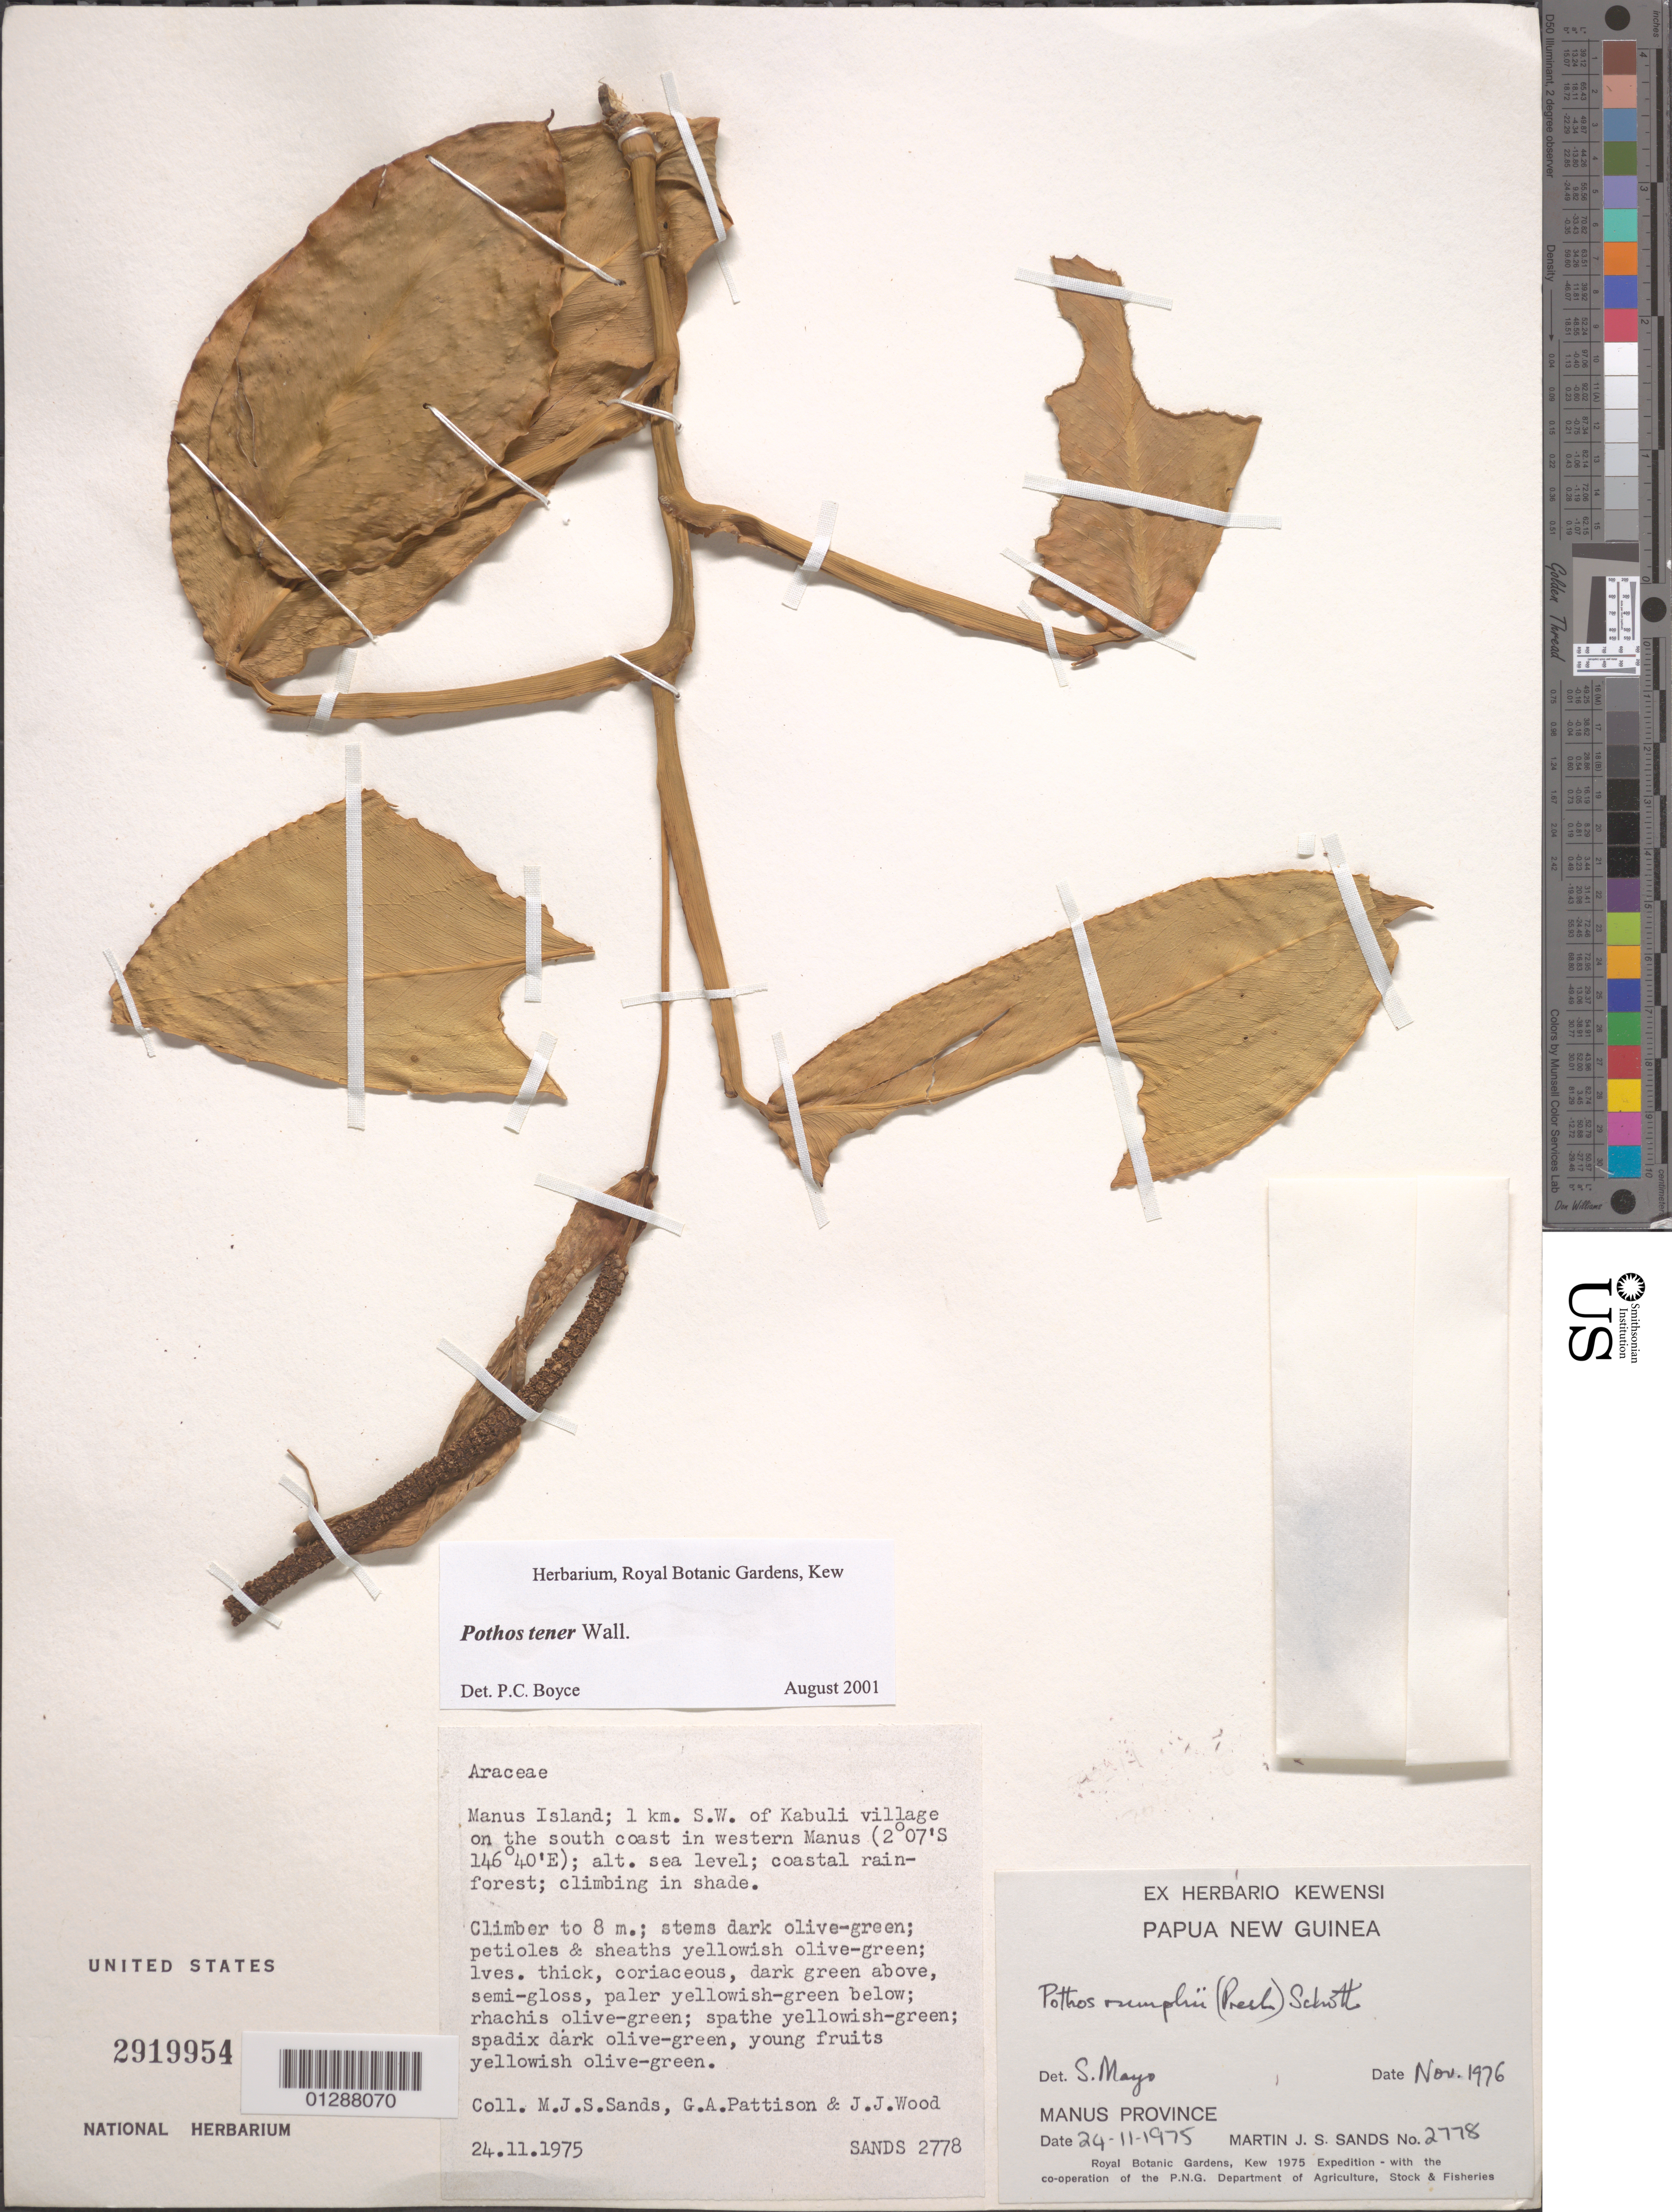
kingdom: Plantae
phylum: Tracheophyta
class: Liliopsida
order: Alismatales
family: Araceae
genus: Pothos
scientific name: Pothos tener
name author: Wall.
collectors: M. Sands, G. Pattison & J. Wood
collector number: SANDS 2778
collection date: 1975-11-24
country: Papua New Guinea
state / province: Manus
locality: Manus Island; 1 km. S.W. of Kabuli village on the south coast in western Manus.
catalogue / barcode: US 2919954